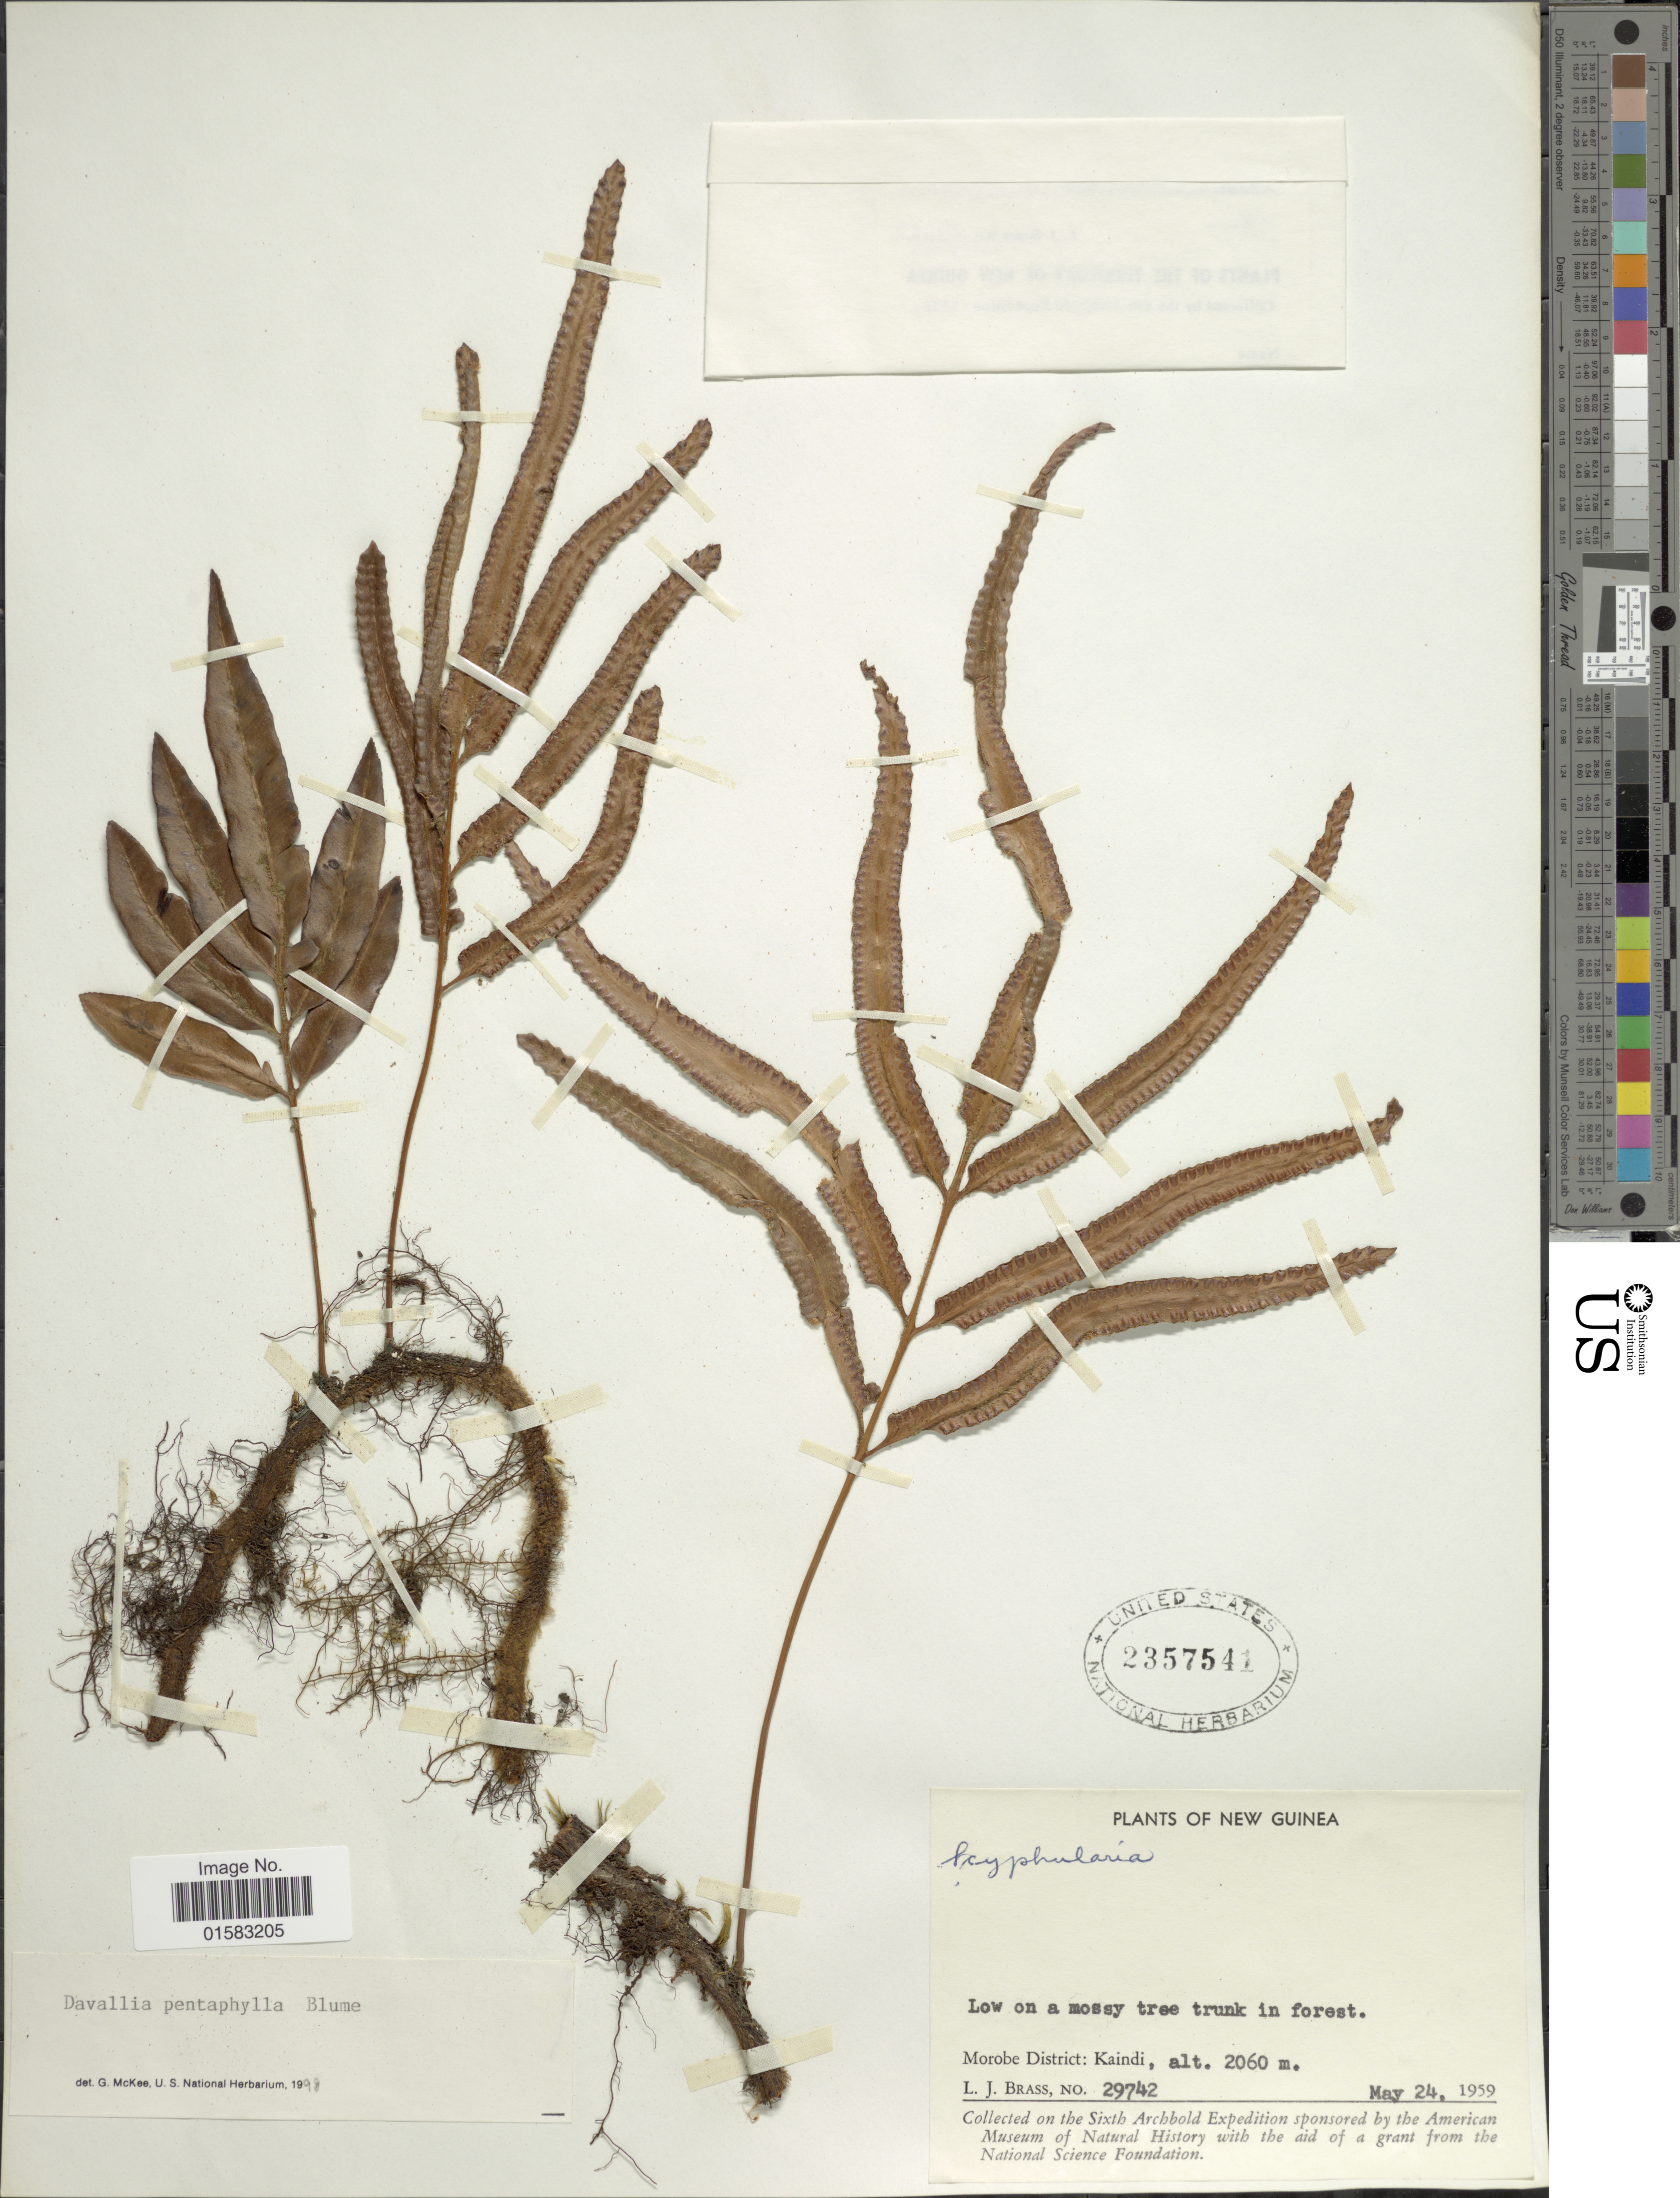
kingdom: Plantae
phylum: Tracheophyta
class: Polypodiopsida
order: Polypodiales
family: Davalliaceae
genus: Davallia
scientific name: Davallia pentaphylla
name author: Blume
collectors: L. J. Brass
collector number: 29742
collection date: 1959-05-24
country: Papua New Guinea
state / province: Morobe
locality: Kaindi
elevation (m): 2060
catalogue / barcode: US 2357541